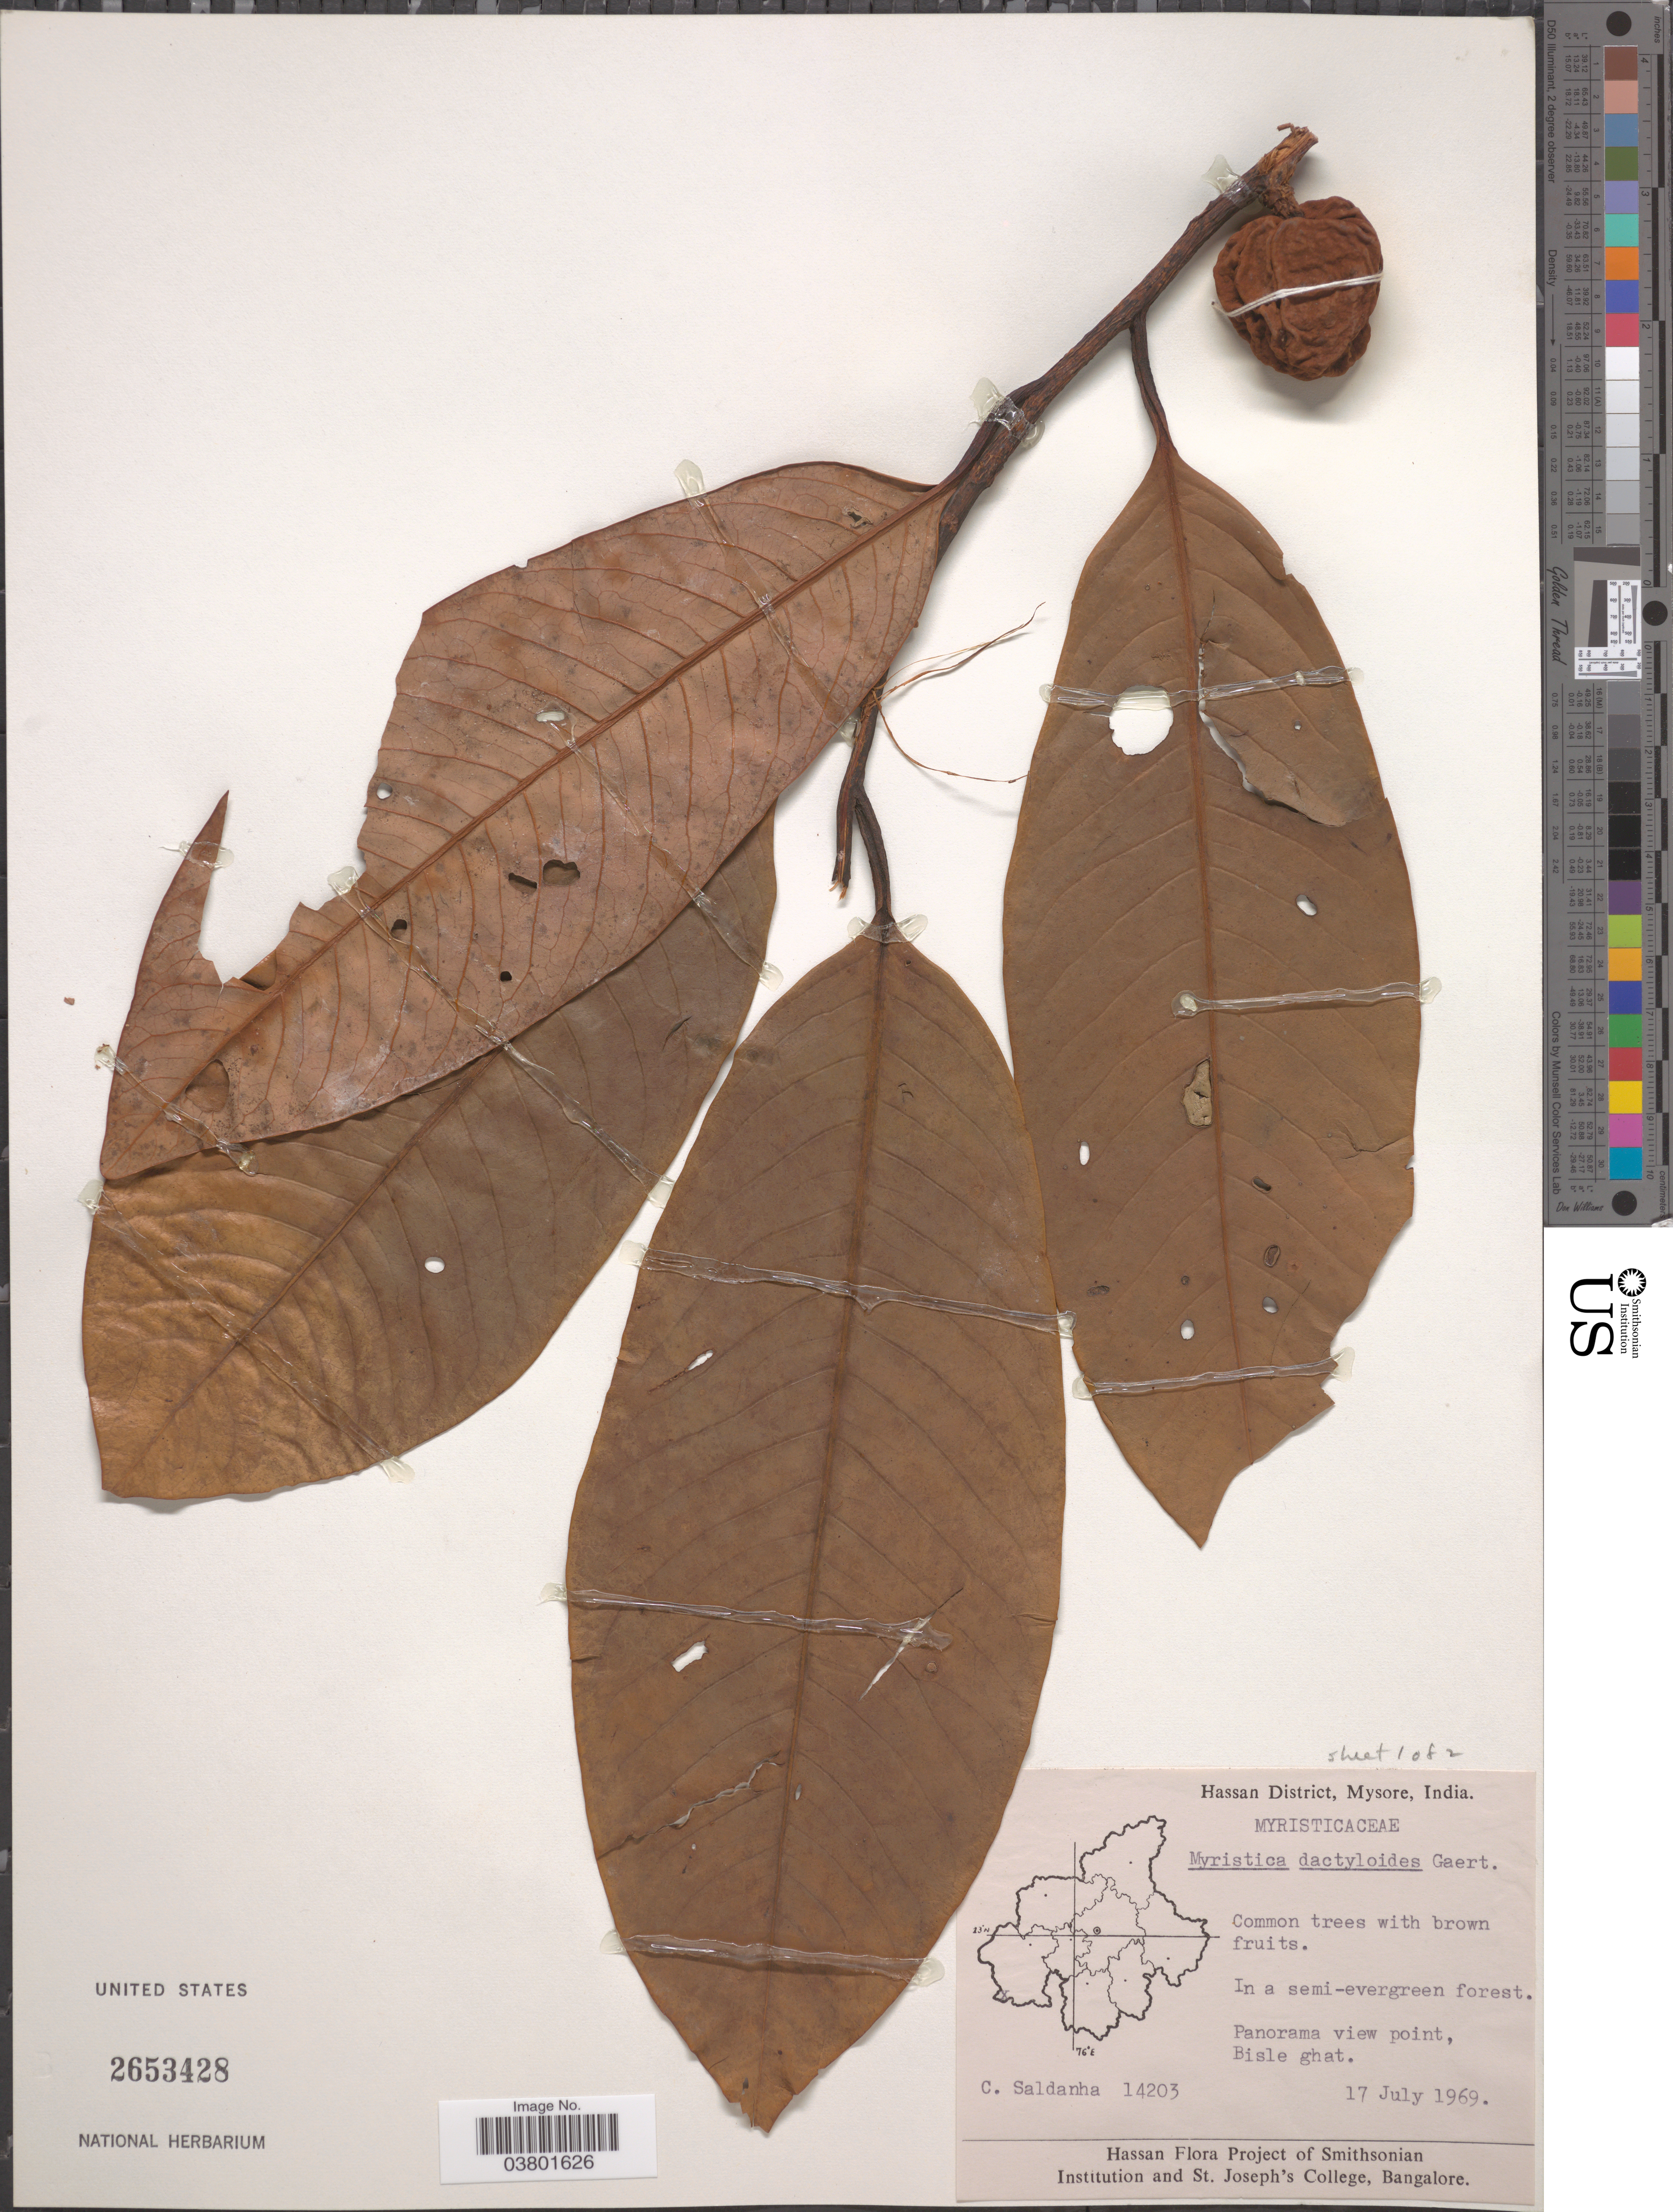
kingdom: Plantae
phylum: Tracheophyta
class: Magnoliopsida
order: Magnoliales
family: Myristicaceae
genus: Myristica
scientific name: Myristica dactyloides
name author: Wall.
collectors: C. Saldanha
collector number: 14203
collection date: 1969-07-17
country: India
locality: Hassan District, Mysore. Panorama view point, Bisle ghat.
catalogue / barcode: US 2653428